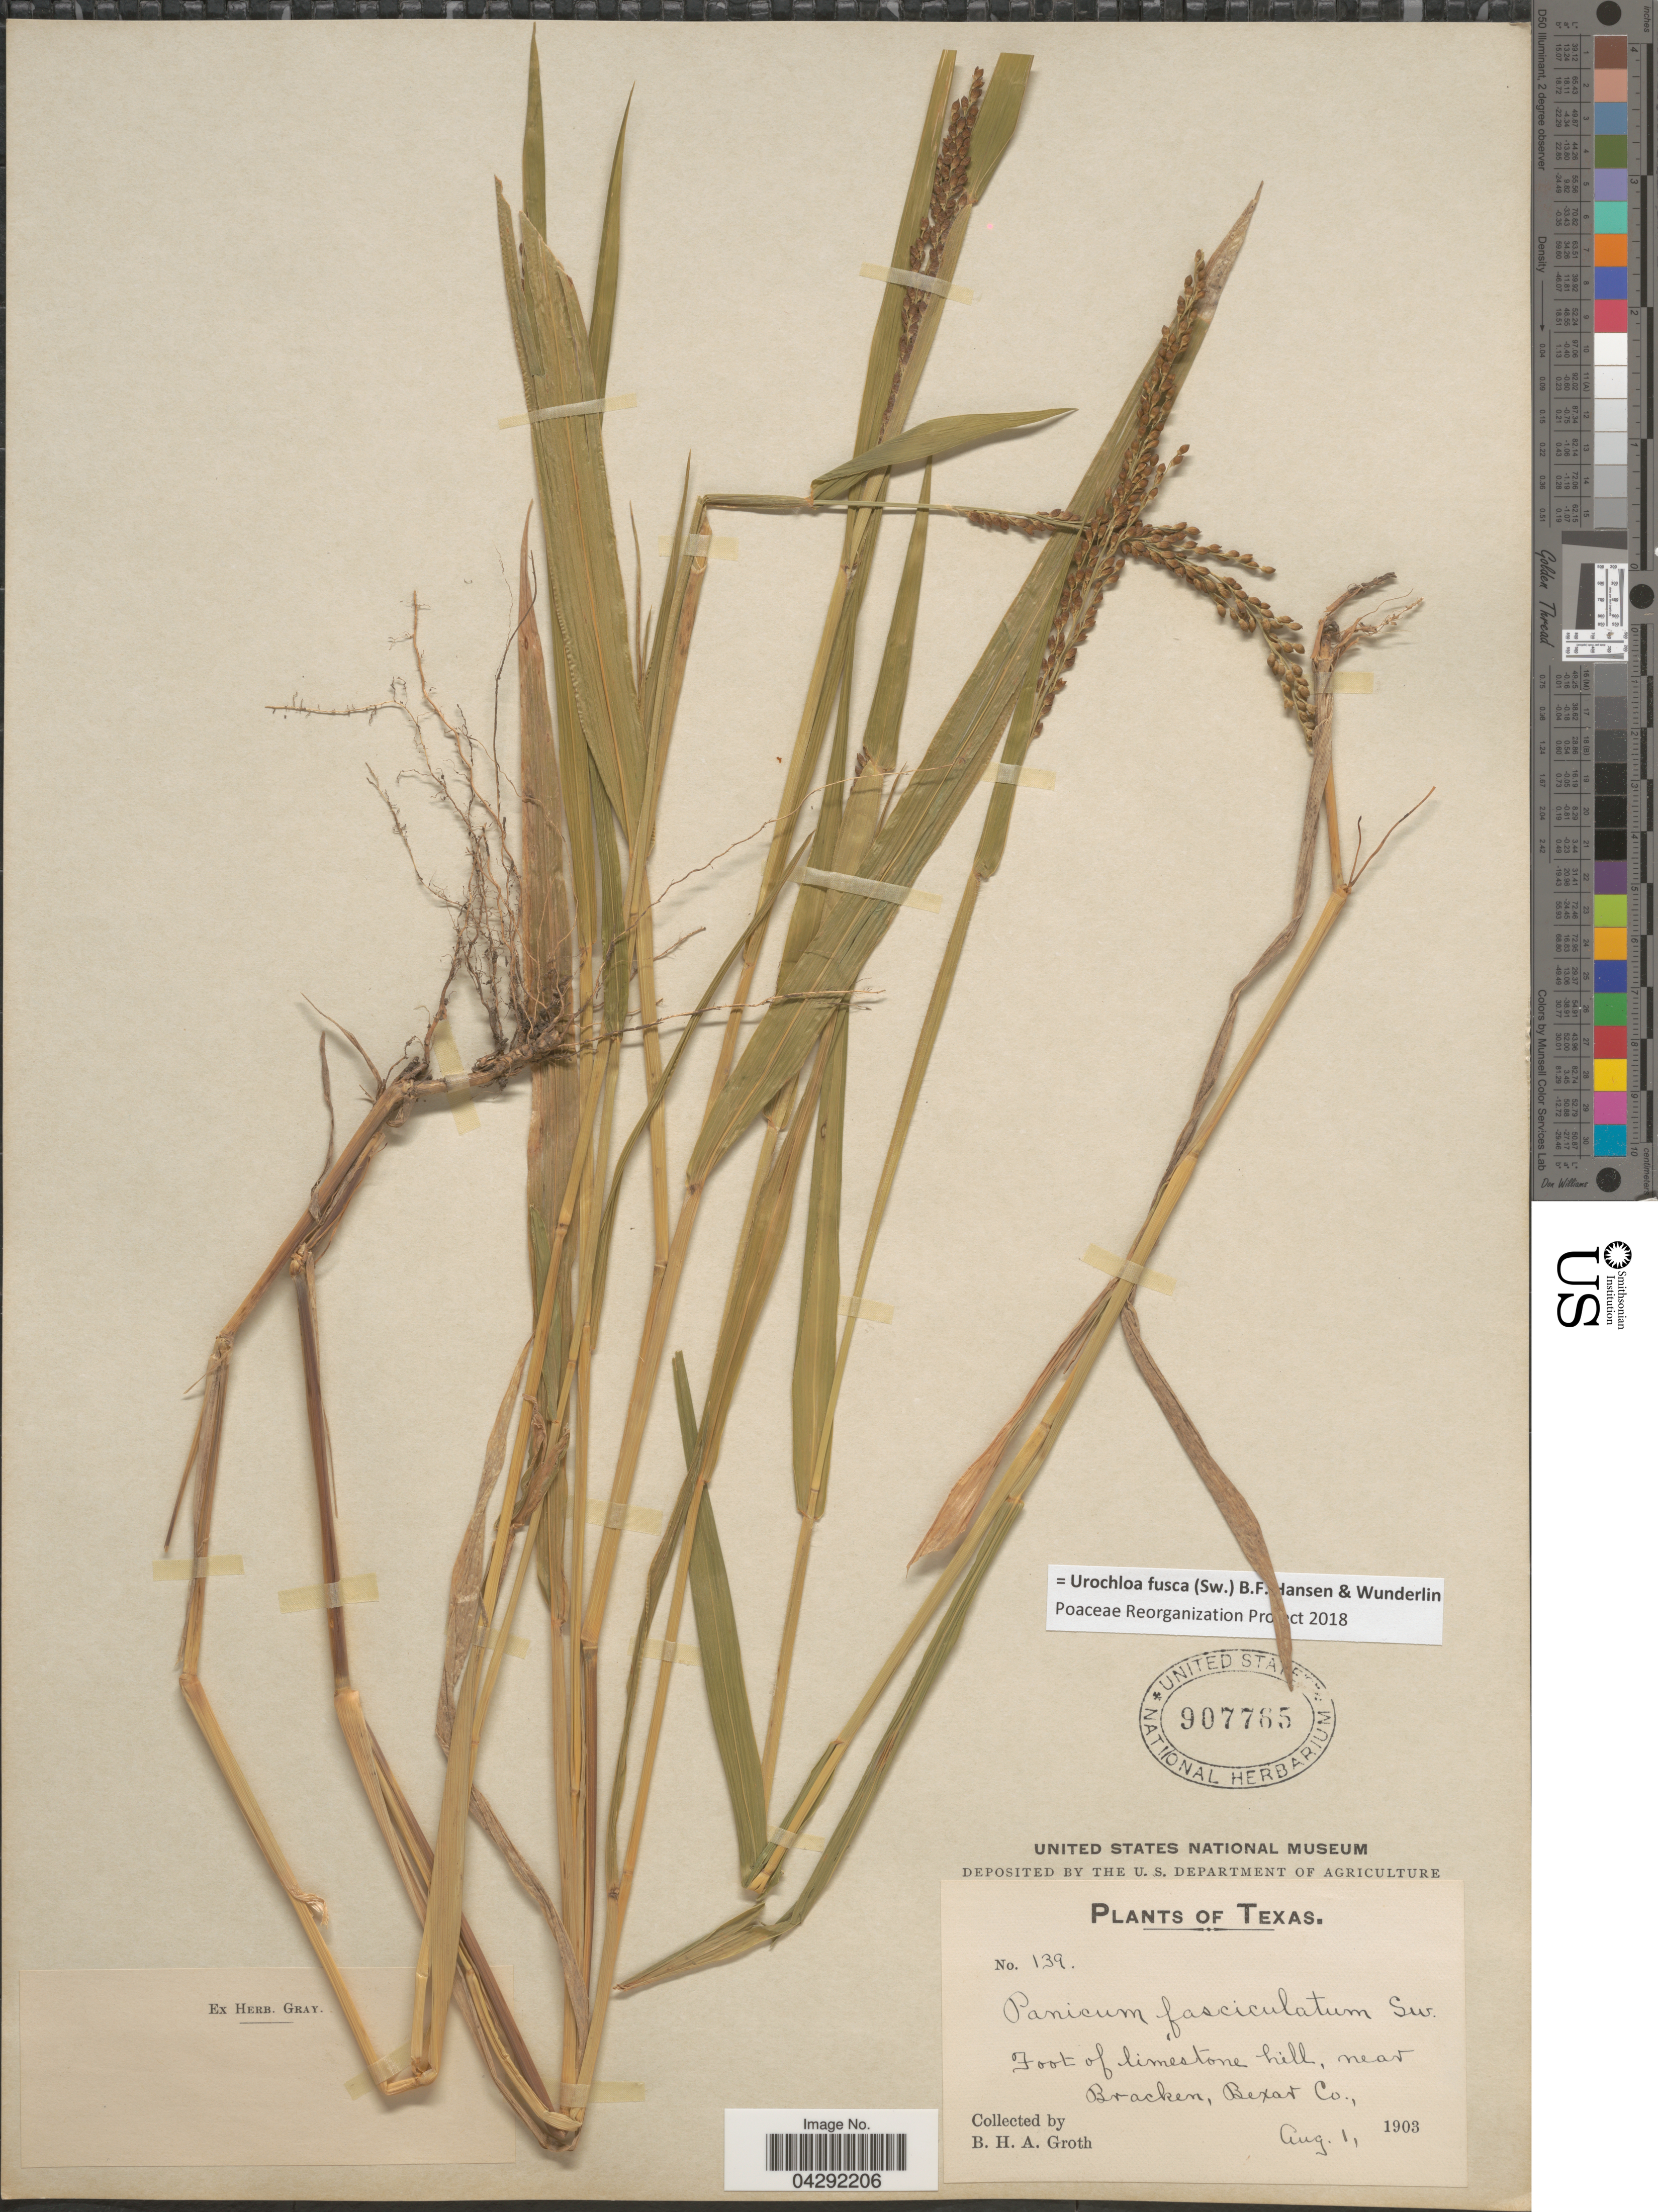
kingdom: Plantae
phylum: Tracheophyta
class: Liliopsida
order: Poales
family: Poaceae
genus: Urochloa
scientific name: Urochloa fusca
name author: (Sw.) B.F. Hansen & Wunderlin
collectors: B. Groth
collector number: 139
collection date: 1903-08-01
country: United States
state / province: Texas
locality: Foot of limestone hill, near Bracken, Bexar Co.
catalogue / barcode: US 907765